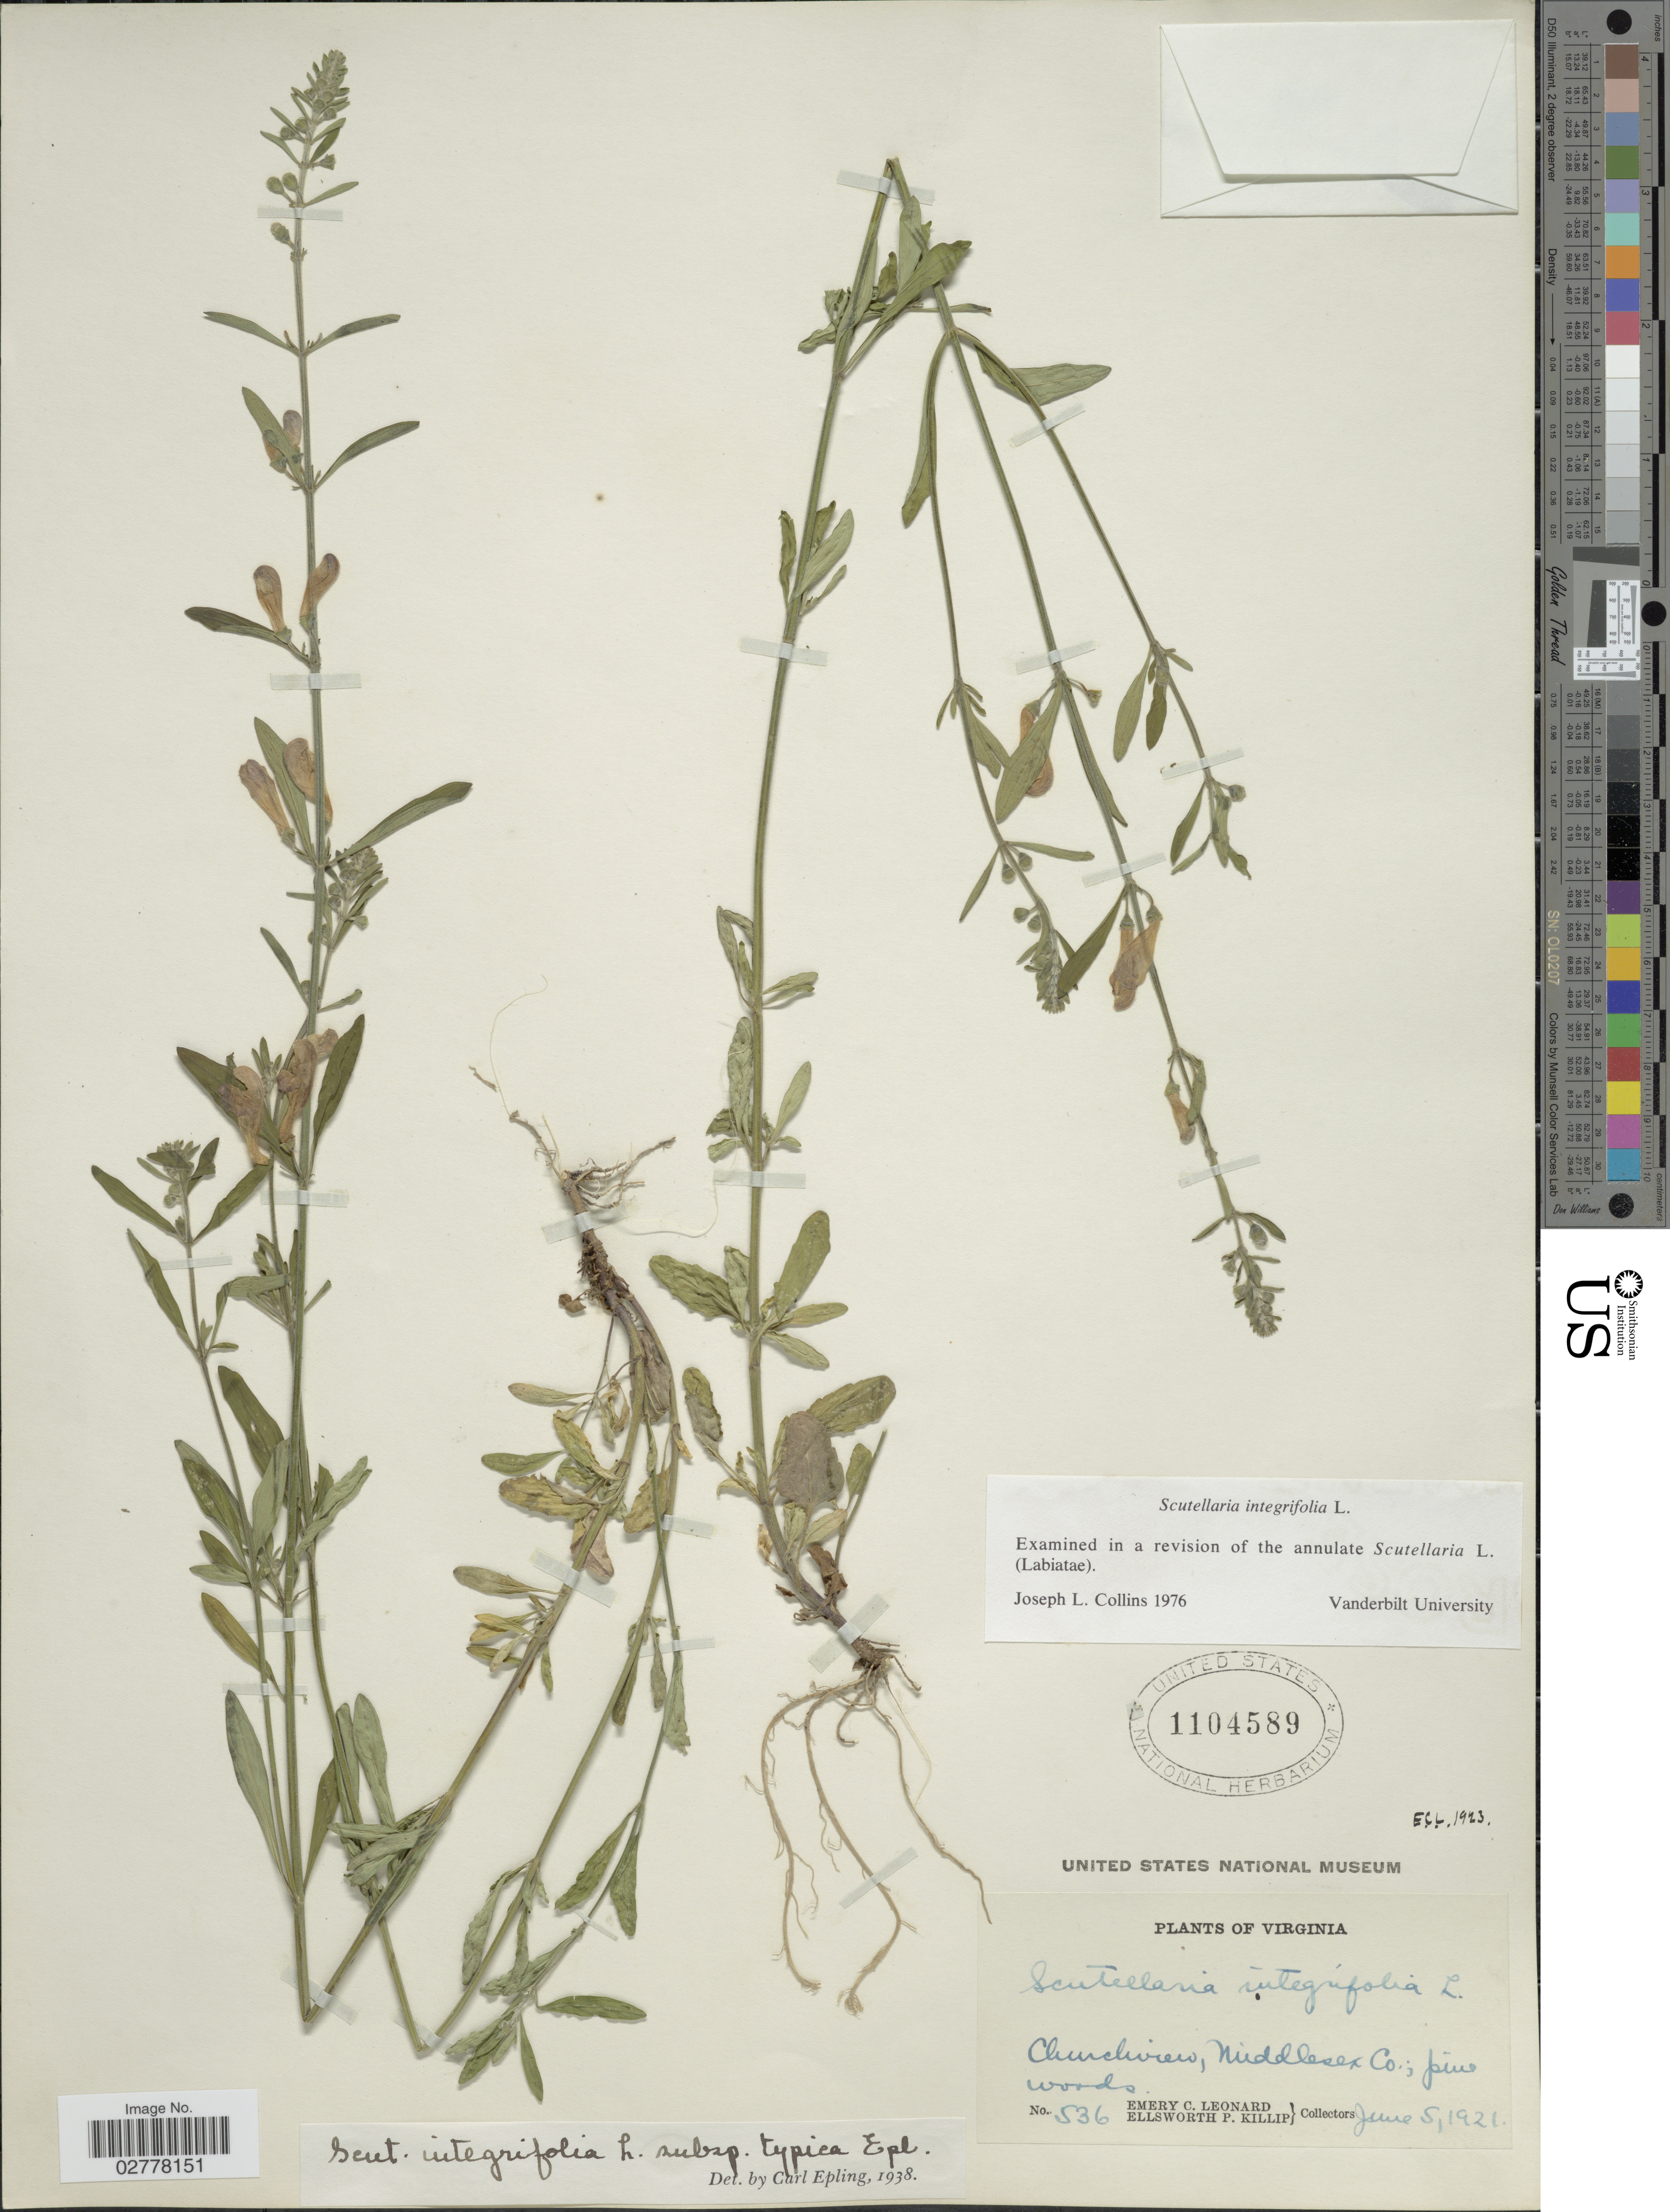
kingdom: Plantae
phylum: Tracheophyta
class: Magnoliopsida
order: Lamiales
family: Lamiaceae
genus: Scutellaria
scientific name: Scutellaria integrifolia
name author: L.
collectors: E. C. Leonard & E. P. Killip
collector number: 536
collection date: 1921-06-05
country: United States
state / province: Virginia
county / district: Middlesex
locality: Churchview, Middlesex Co.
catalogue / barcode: US 1104589